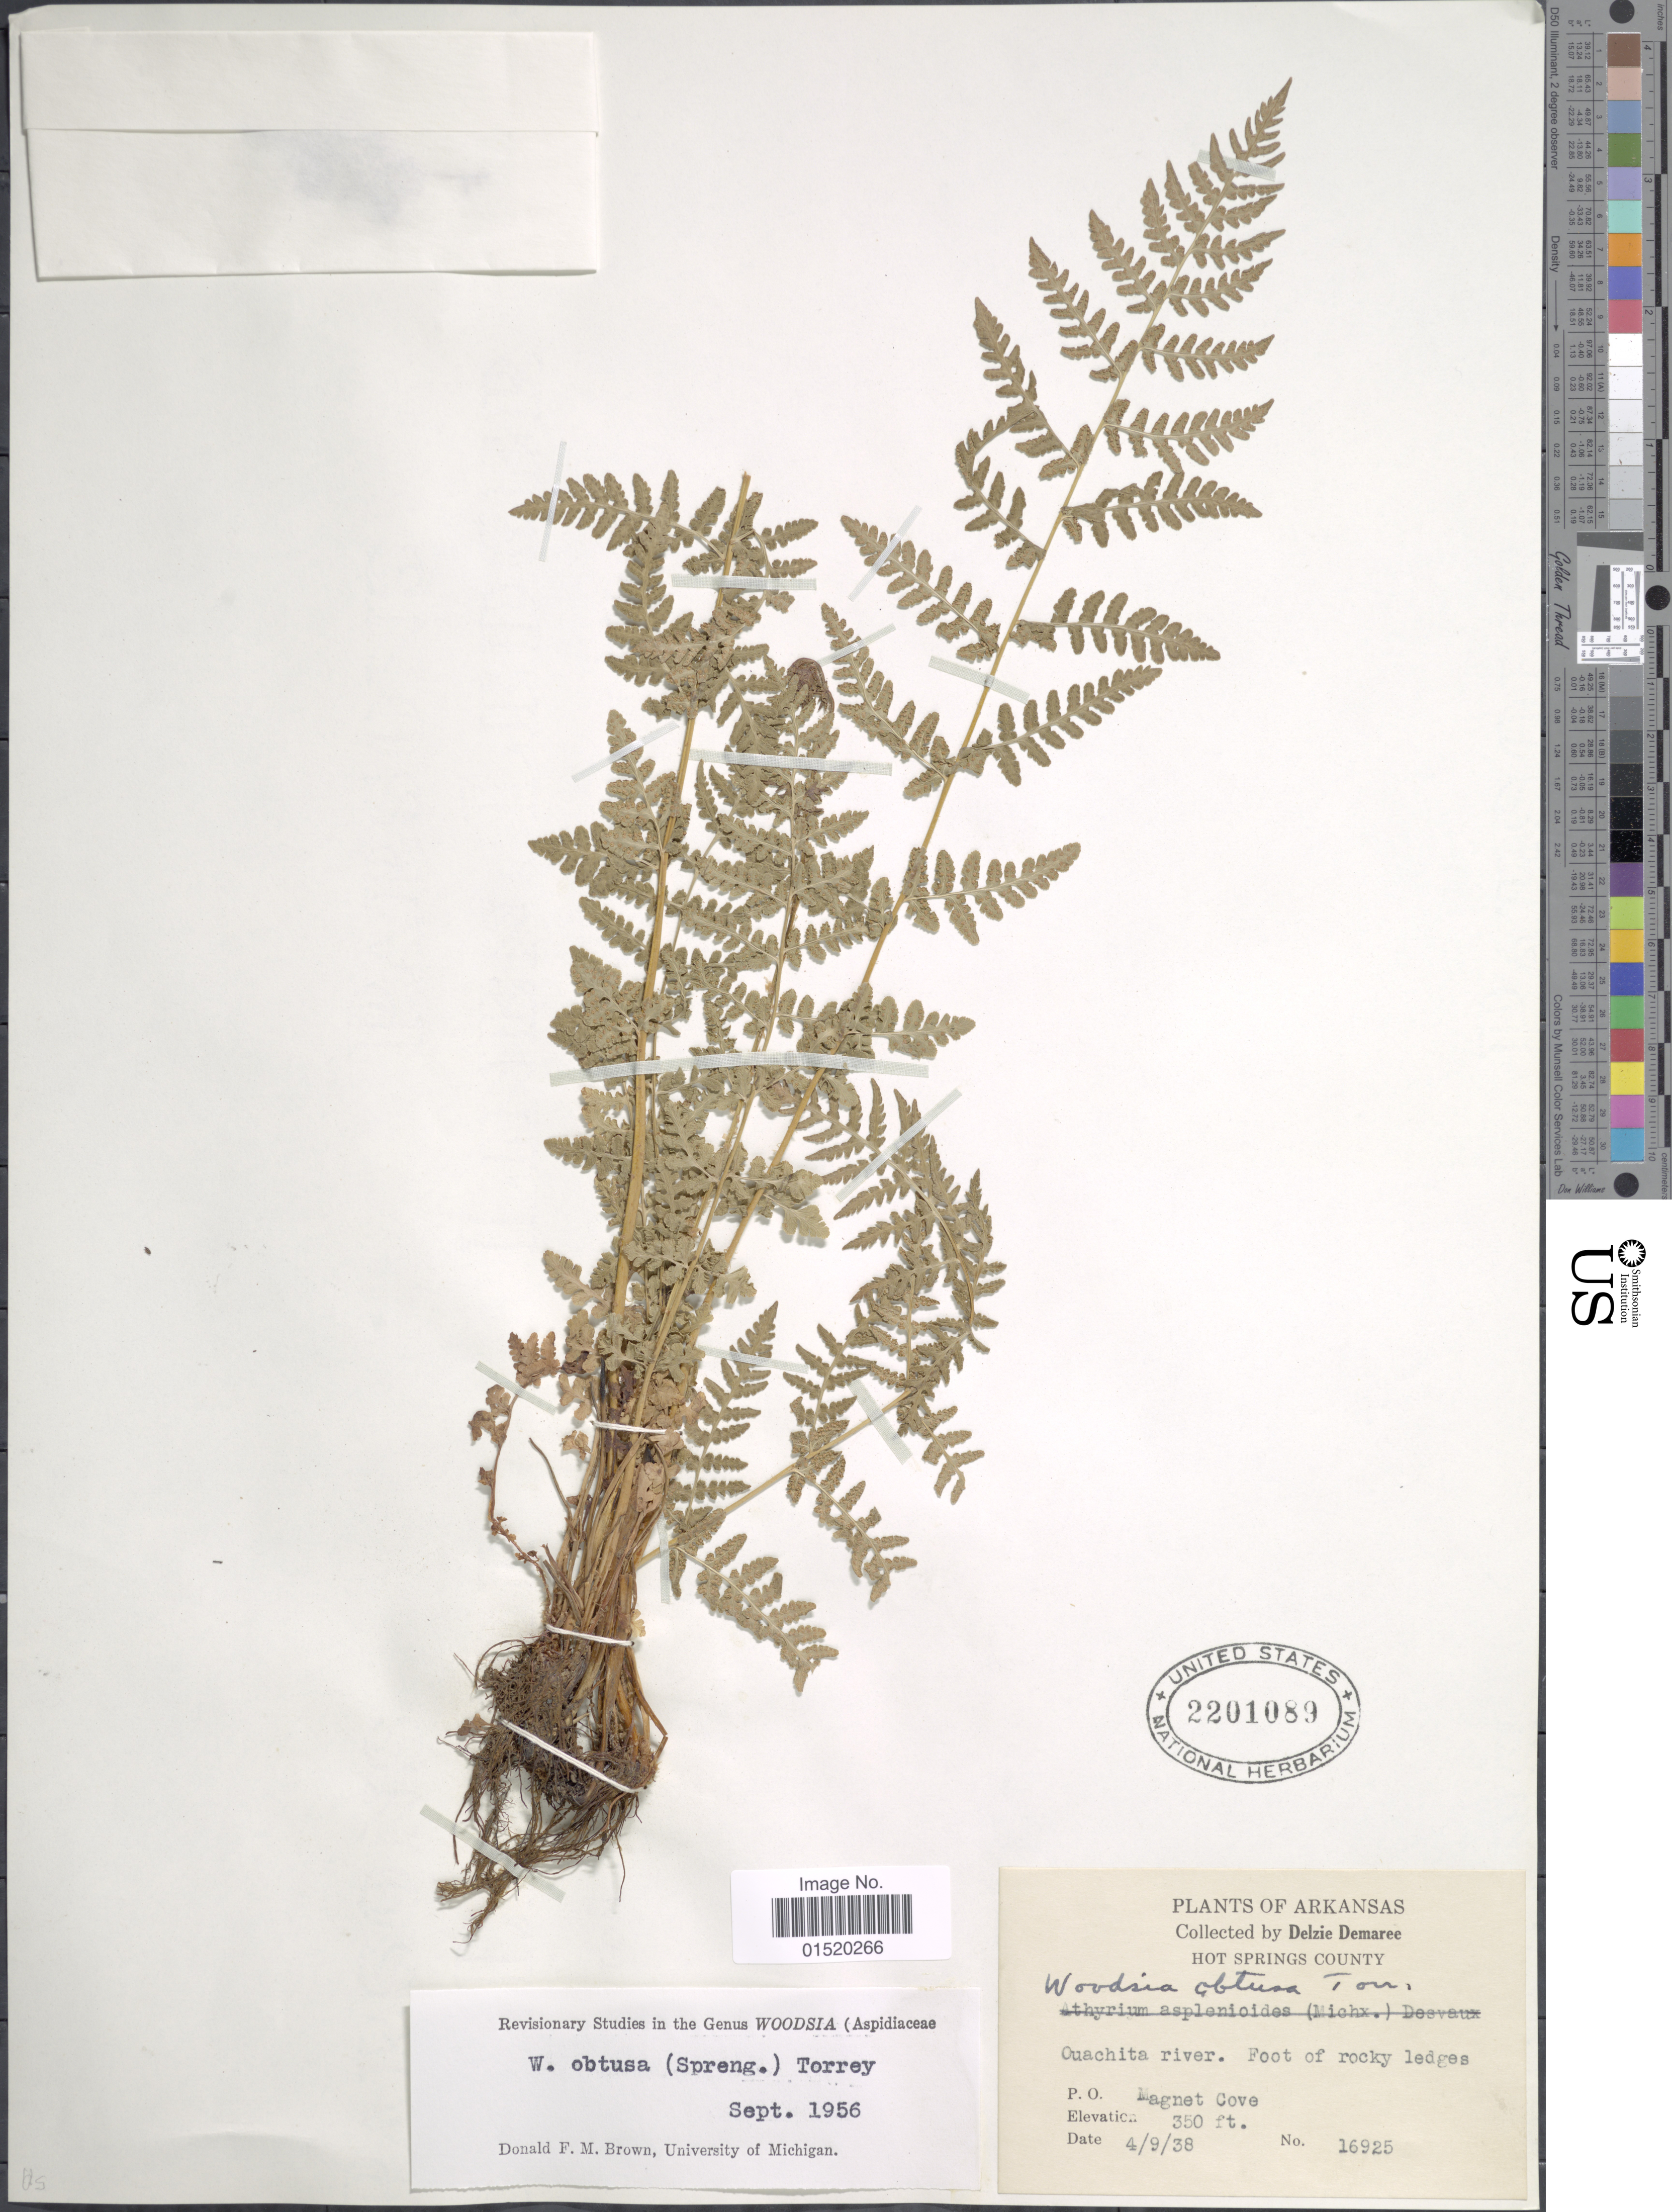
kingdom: Plantae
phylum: Tracheophyta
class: Polypodiopsida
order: Polypodiales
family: Woodsiaceae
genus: Woodsia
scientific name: Woodsia obtusa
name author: (Spreng.) Torr.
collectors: D. Demaree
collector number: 16925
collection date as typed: Transcribed d/m/y: 9/4/38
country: United States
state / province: Arkansas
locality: Hot Springs County, Ouachita river. Foot of rocky ledges, P.O. Magnet Cove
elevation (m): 107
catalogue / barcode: US 2201089